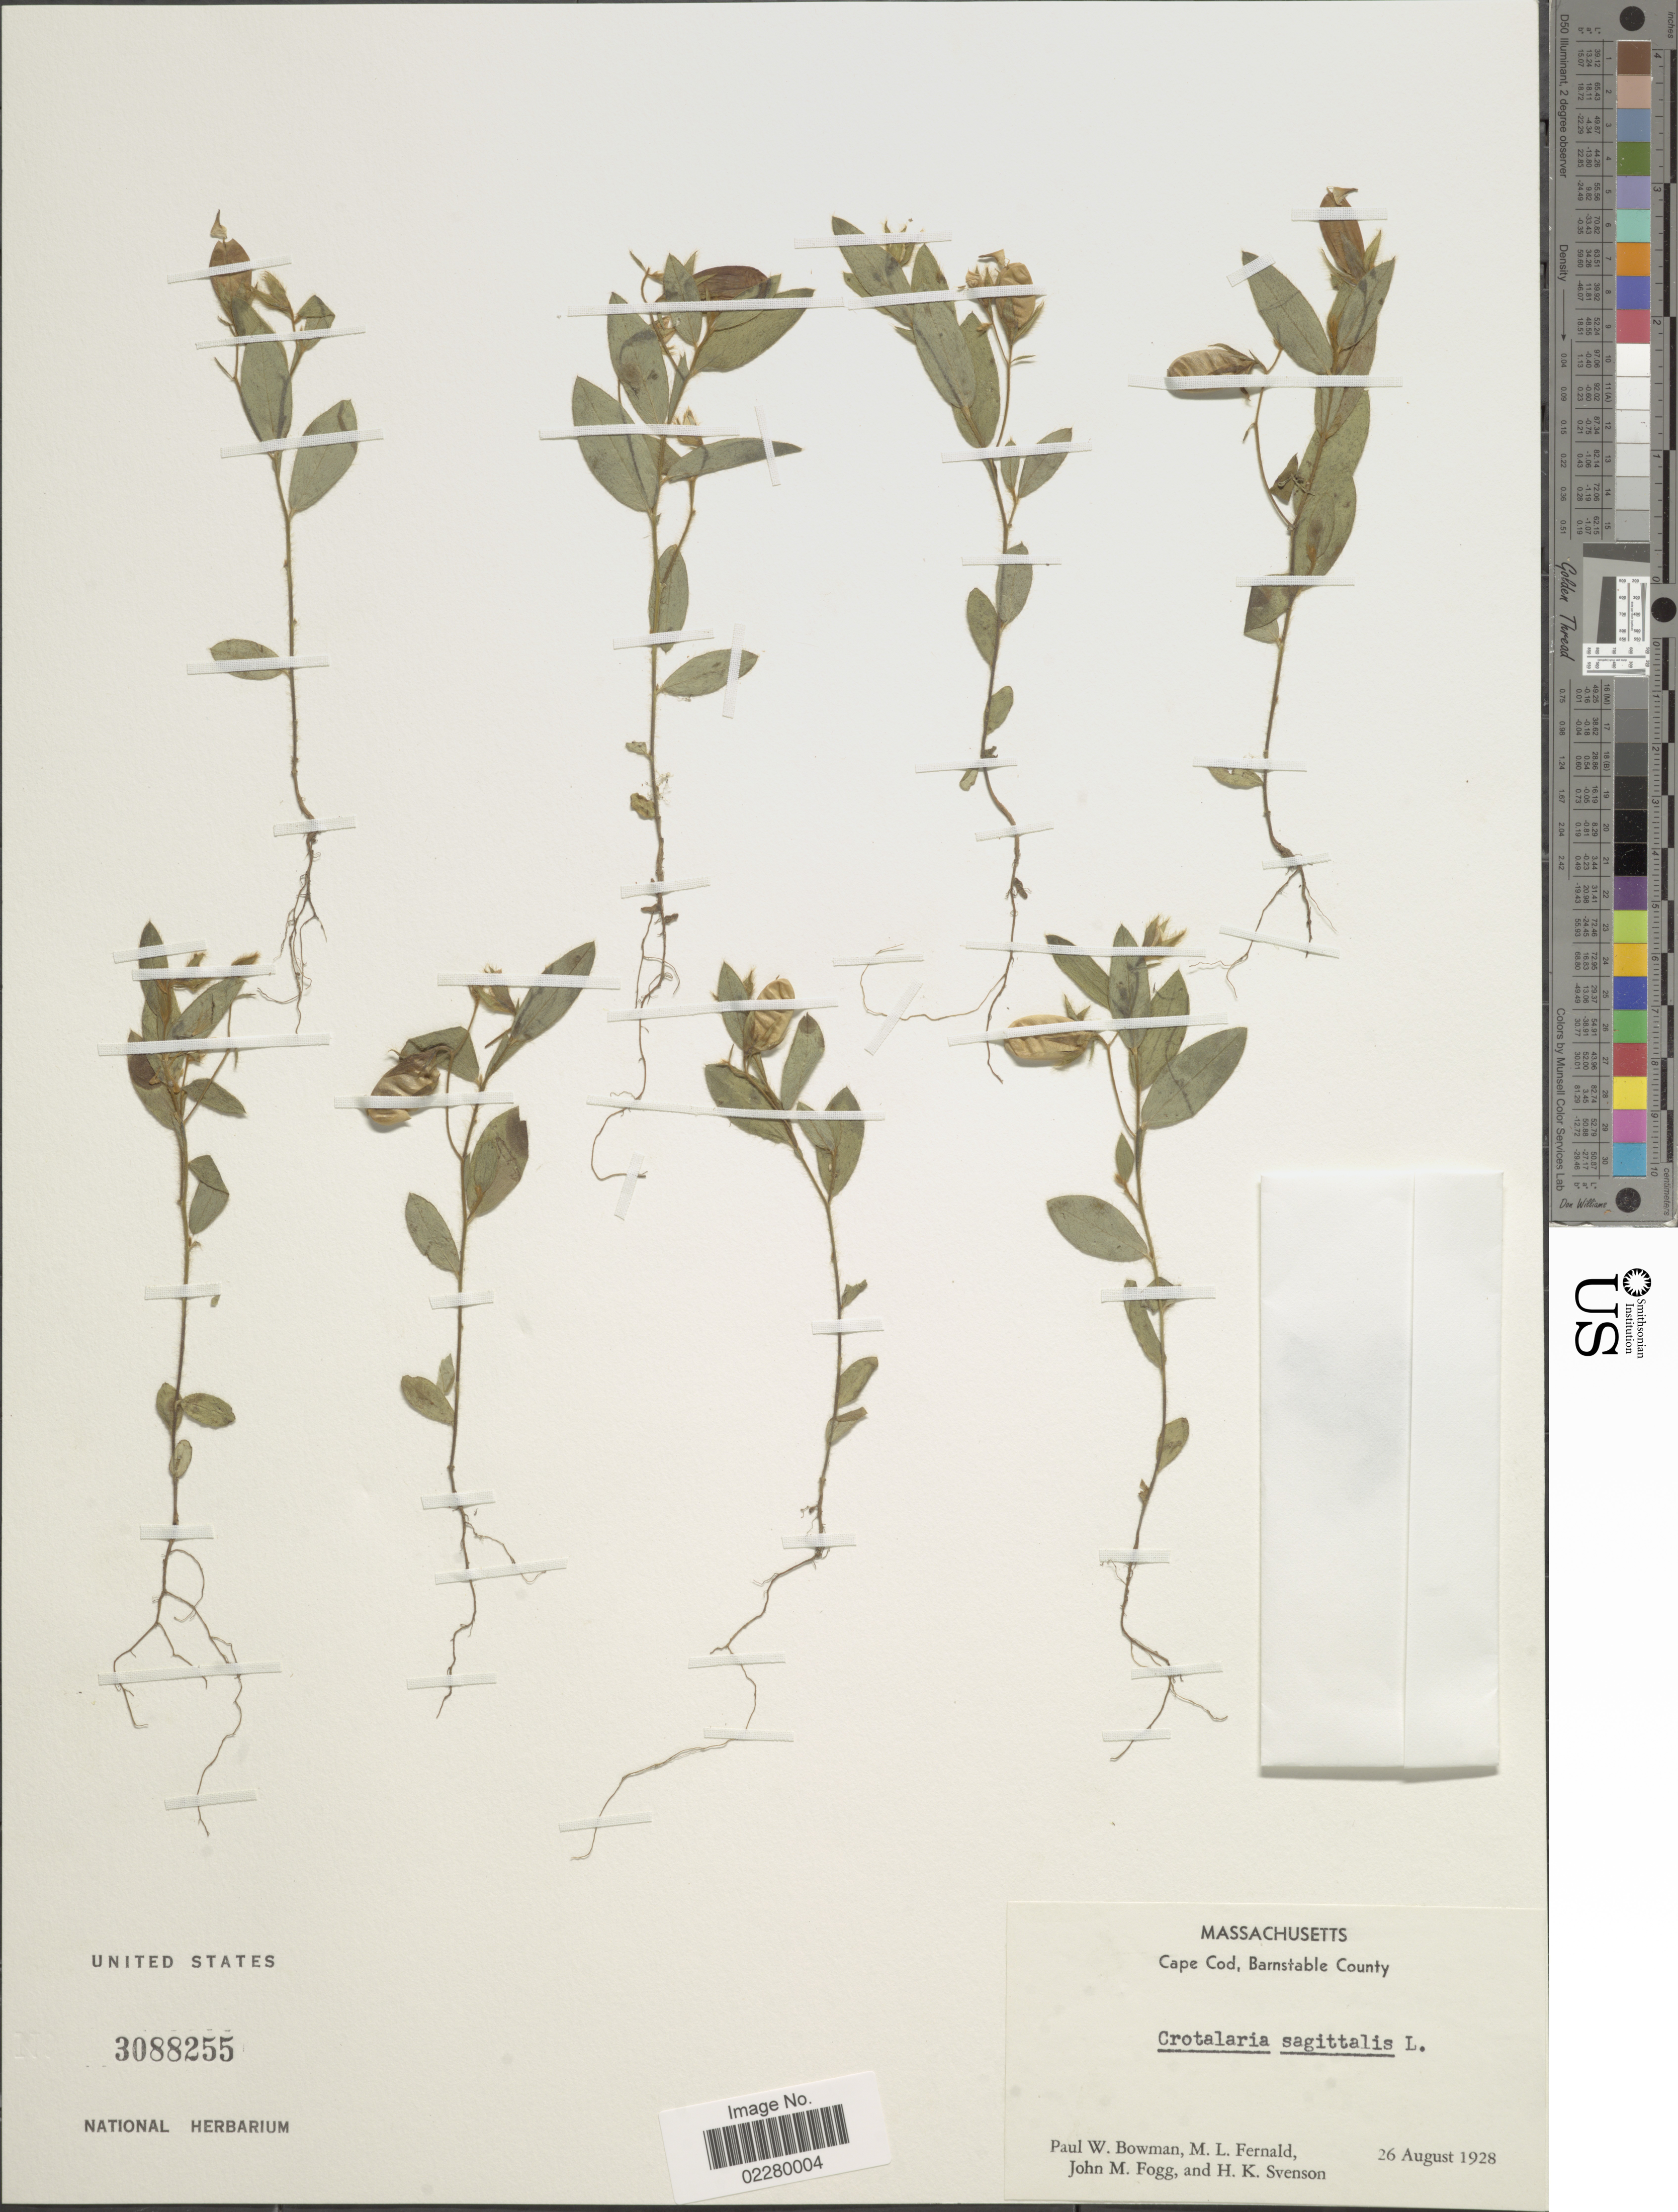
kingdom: Plantae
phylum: Tracheophyta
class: Magnoliopsida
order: Fabales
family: Fabaceae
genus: Crotalaria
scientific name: Crotalaria sagittalis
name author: L.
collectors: P. Bowman, M. L. Fernald, J. Fogg & H. K. Svenson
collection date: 1928-08-26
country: United States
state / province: Massachusetts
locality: Cape Cod, Barnstable County.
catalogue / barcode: US 3088255